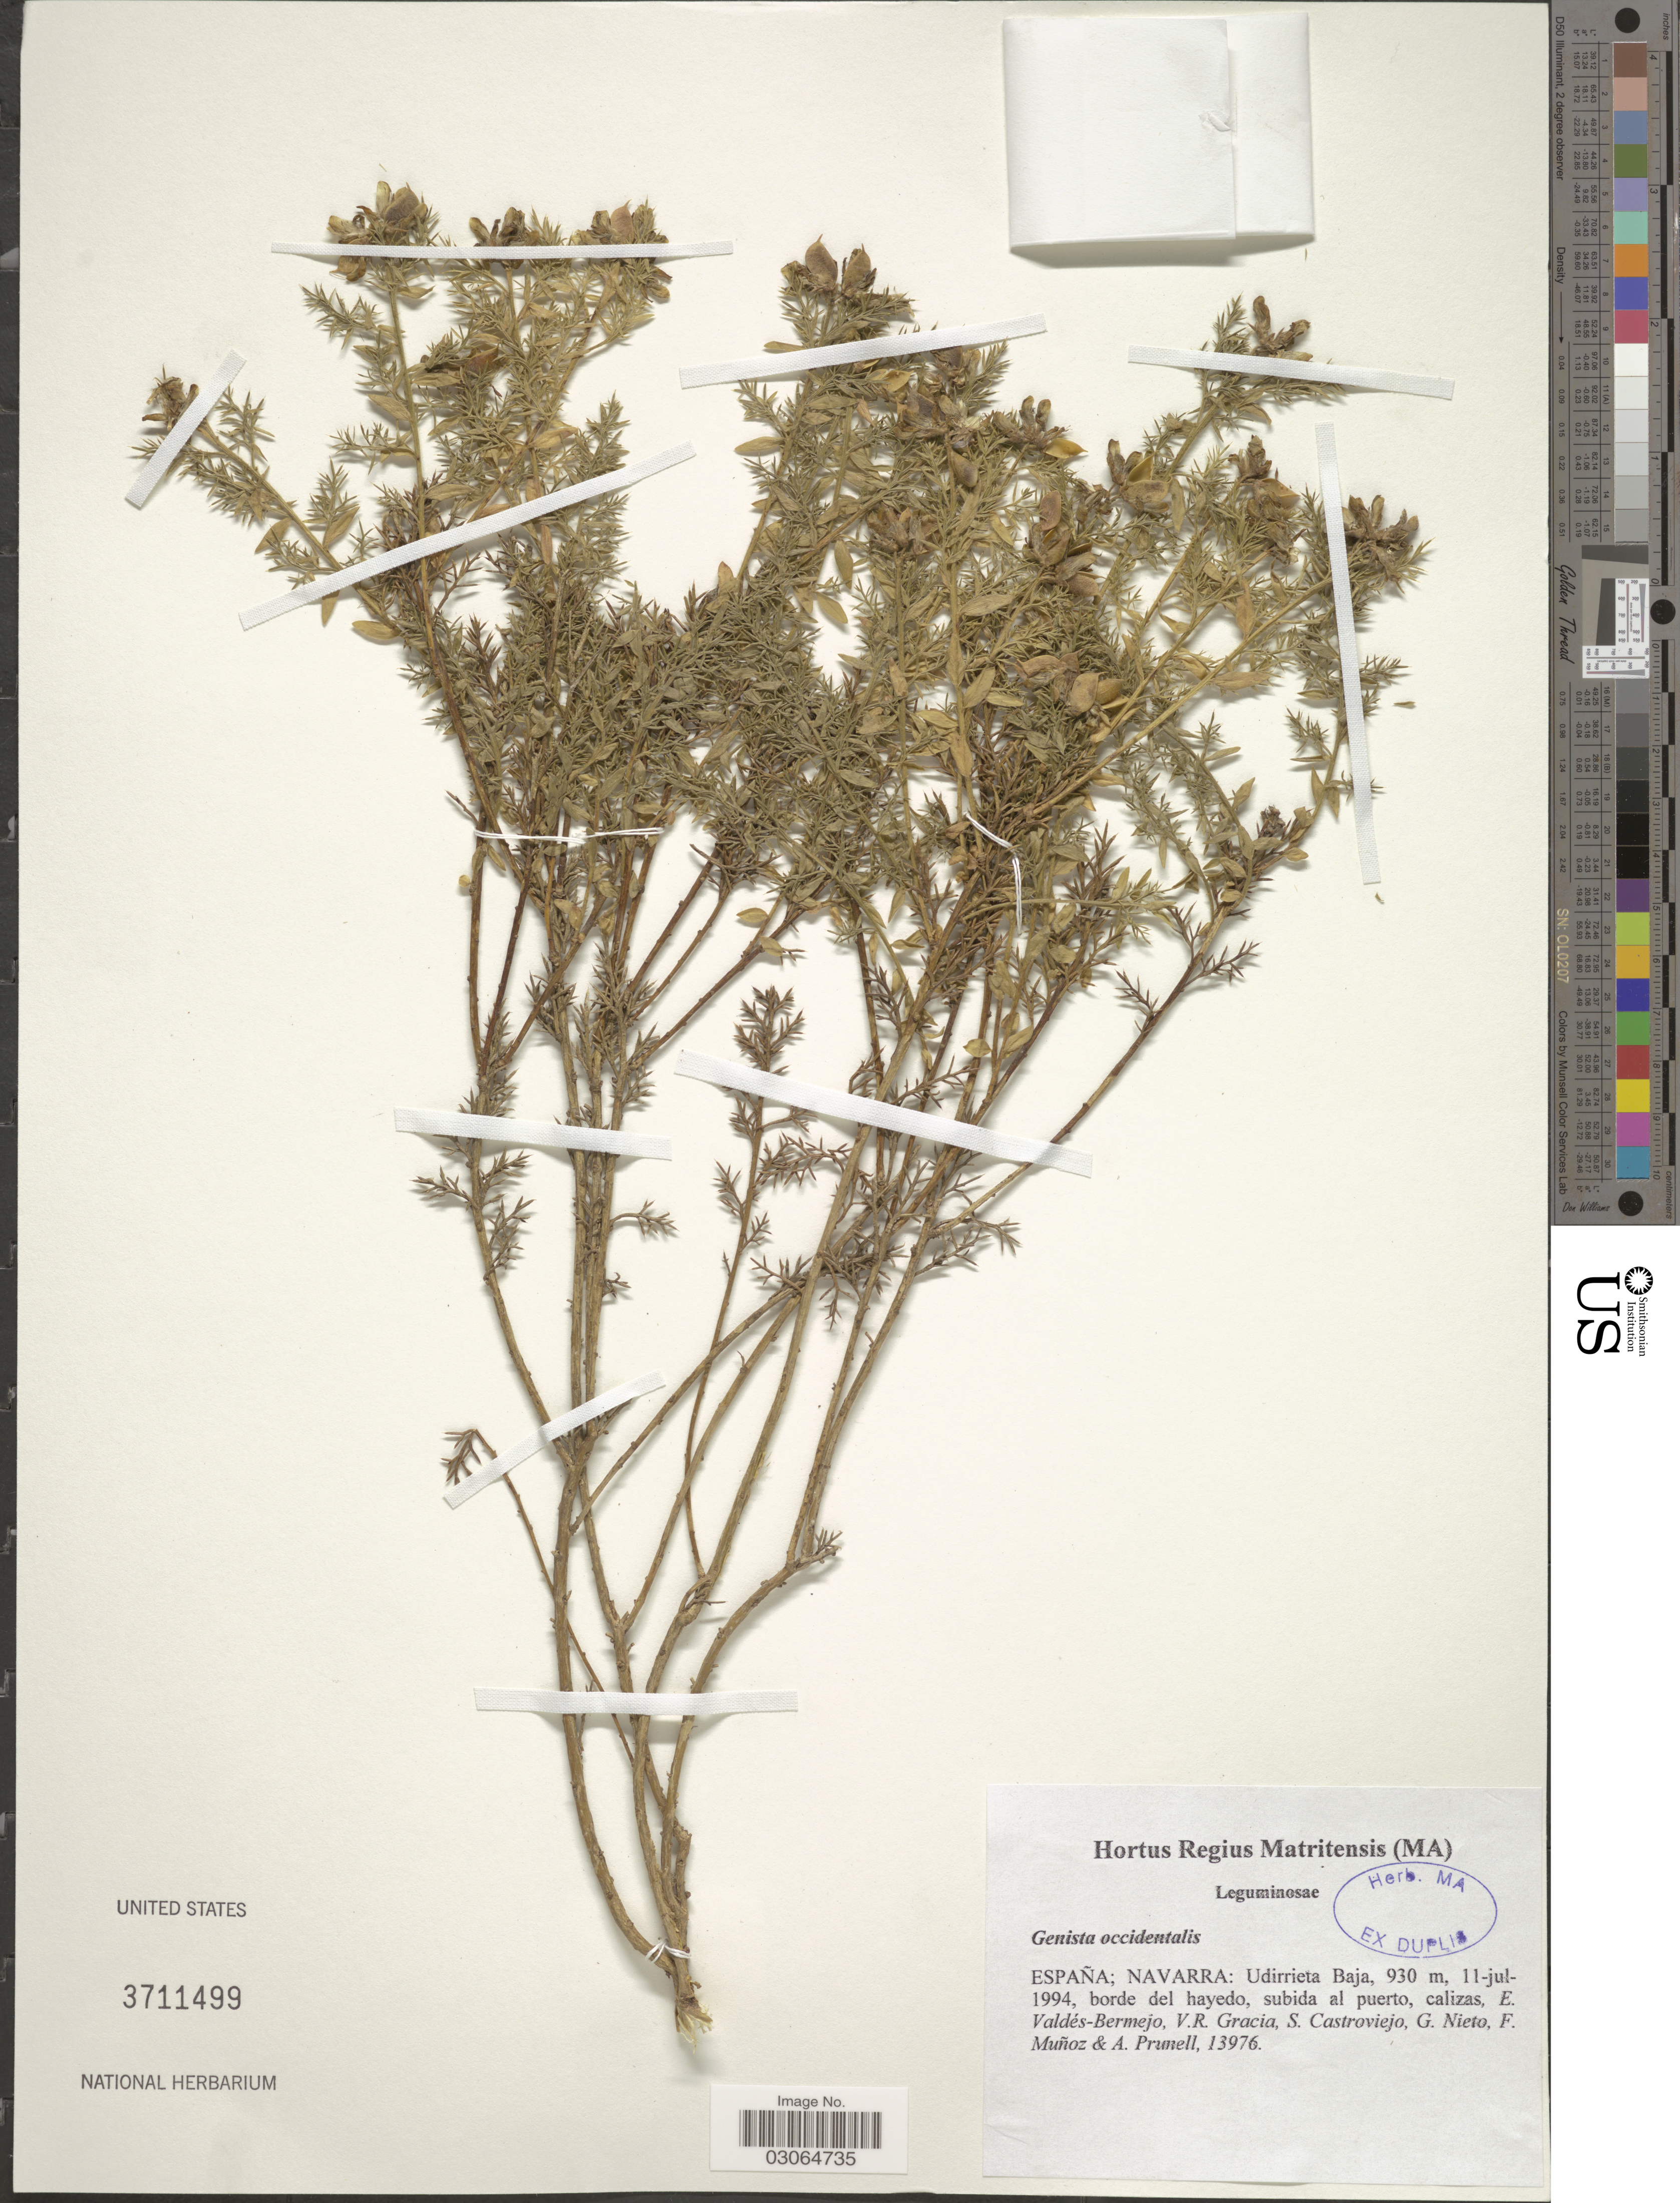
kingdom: Plantae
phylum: Tracheophyta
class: Magnoliopsida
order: Fabales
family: Fabaceae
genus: Genista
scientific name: Genista hispanica subsp. occidentalis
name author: Rouy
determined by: Strong, Mark T., (BOT), Smithsonian Institution - National Museum of Natural History (UNITED STATES)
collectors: E. Valdes Bermejo, V. Gracia, S. Castroviejo, G. Nieto & et al.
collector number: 13976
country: Spain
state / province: Navarra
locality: España. Udirrieta Baja.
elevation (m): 930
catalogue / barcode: US 3711499